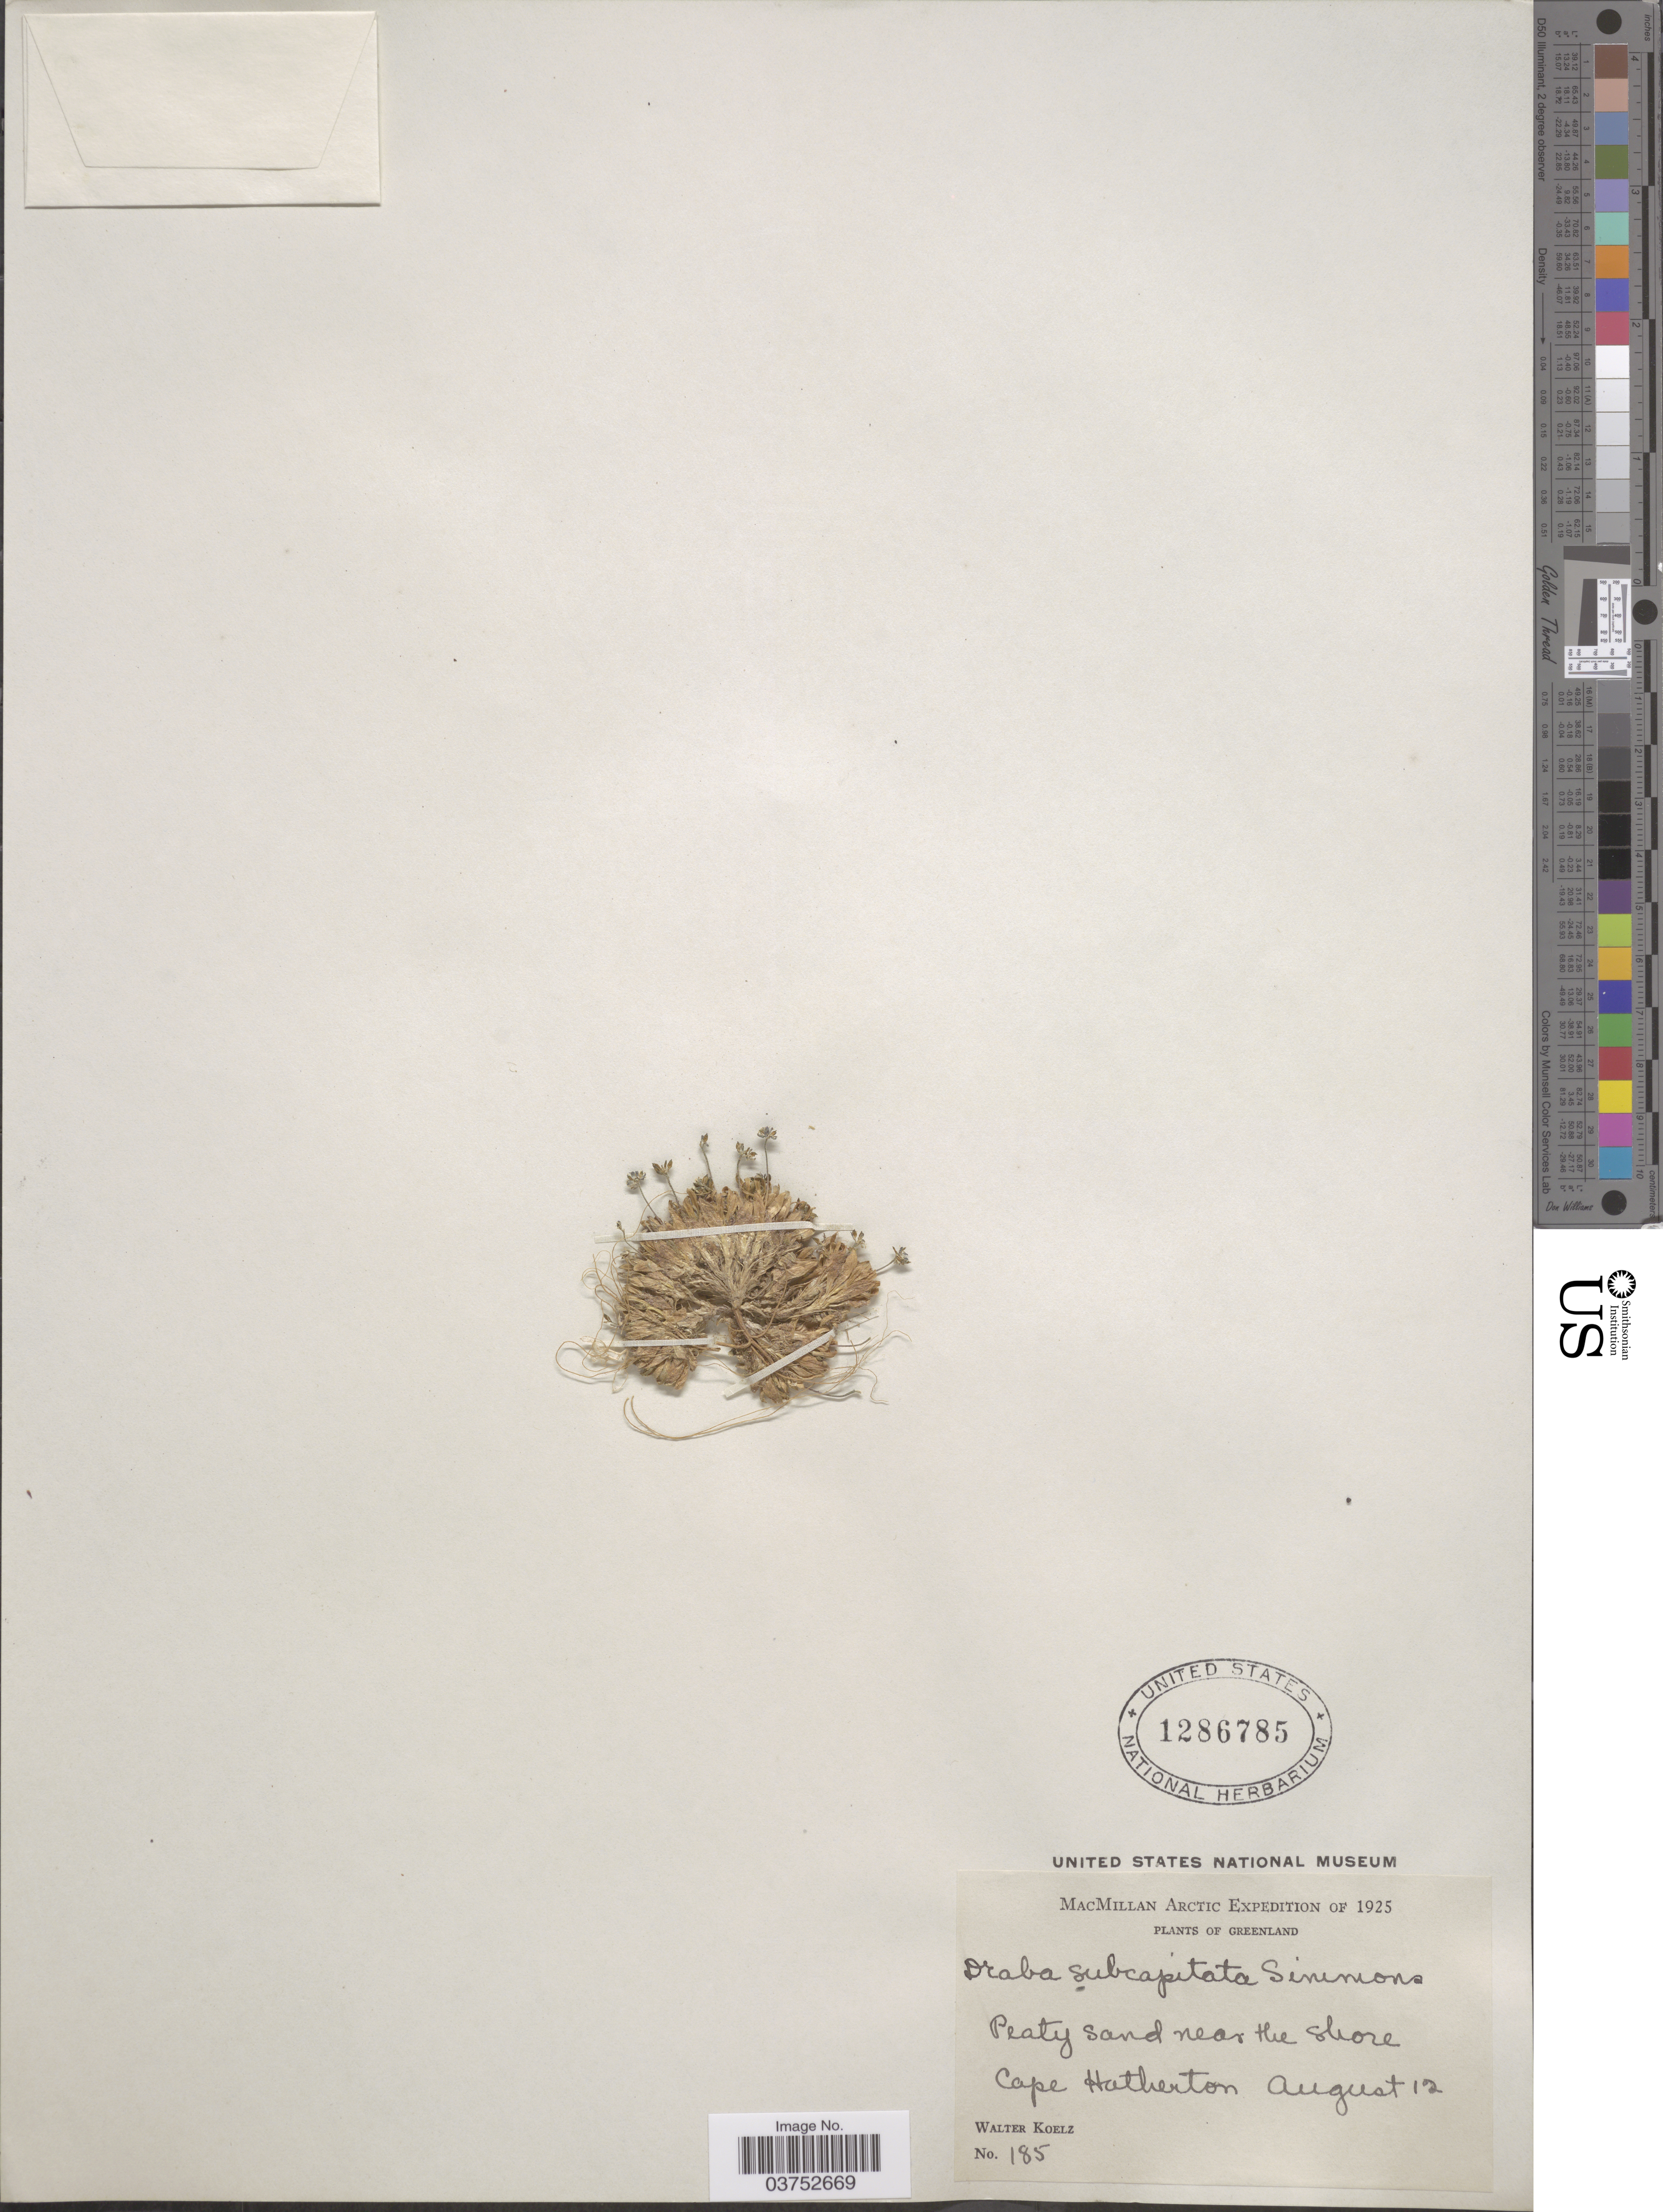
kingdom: Plantae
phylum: Tracheophyta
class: Magnoliopsida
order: Brassicales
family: Brassicaceae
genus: Draba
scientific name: Draba subcapitata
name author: (A. Gray) Simmons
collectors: W. N. Koelz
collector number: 185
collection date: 1925-08-12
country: Greenland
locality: Peaty sand near the shore Cape Hatherton.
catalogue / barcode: US 1286785